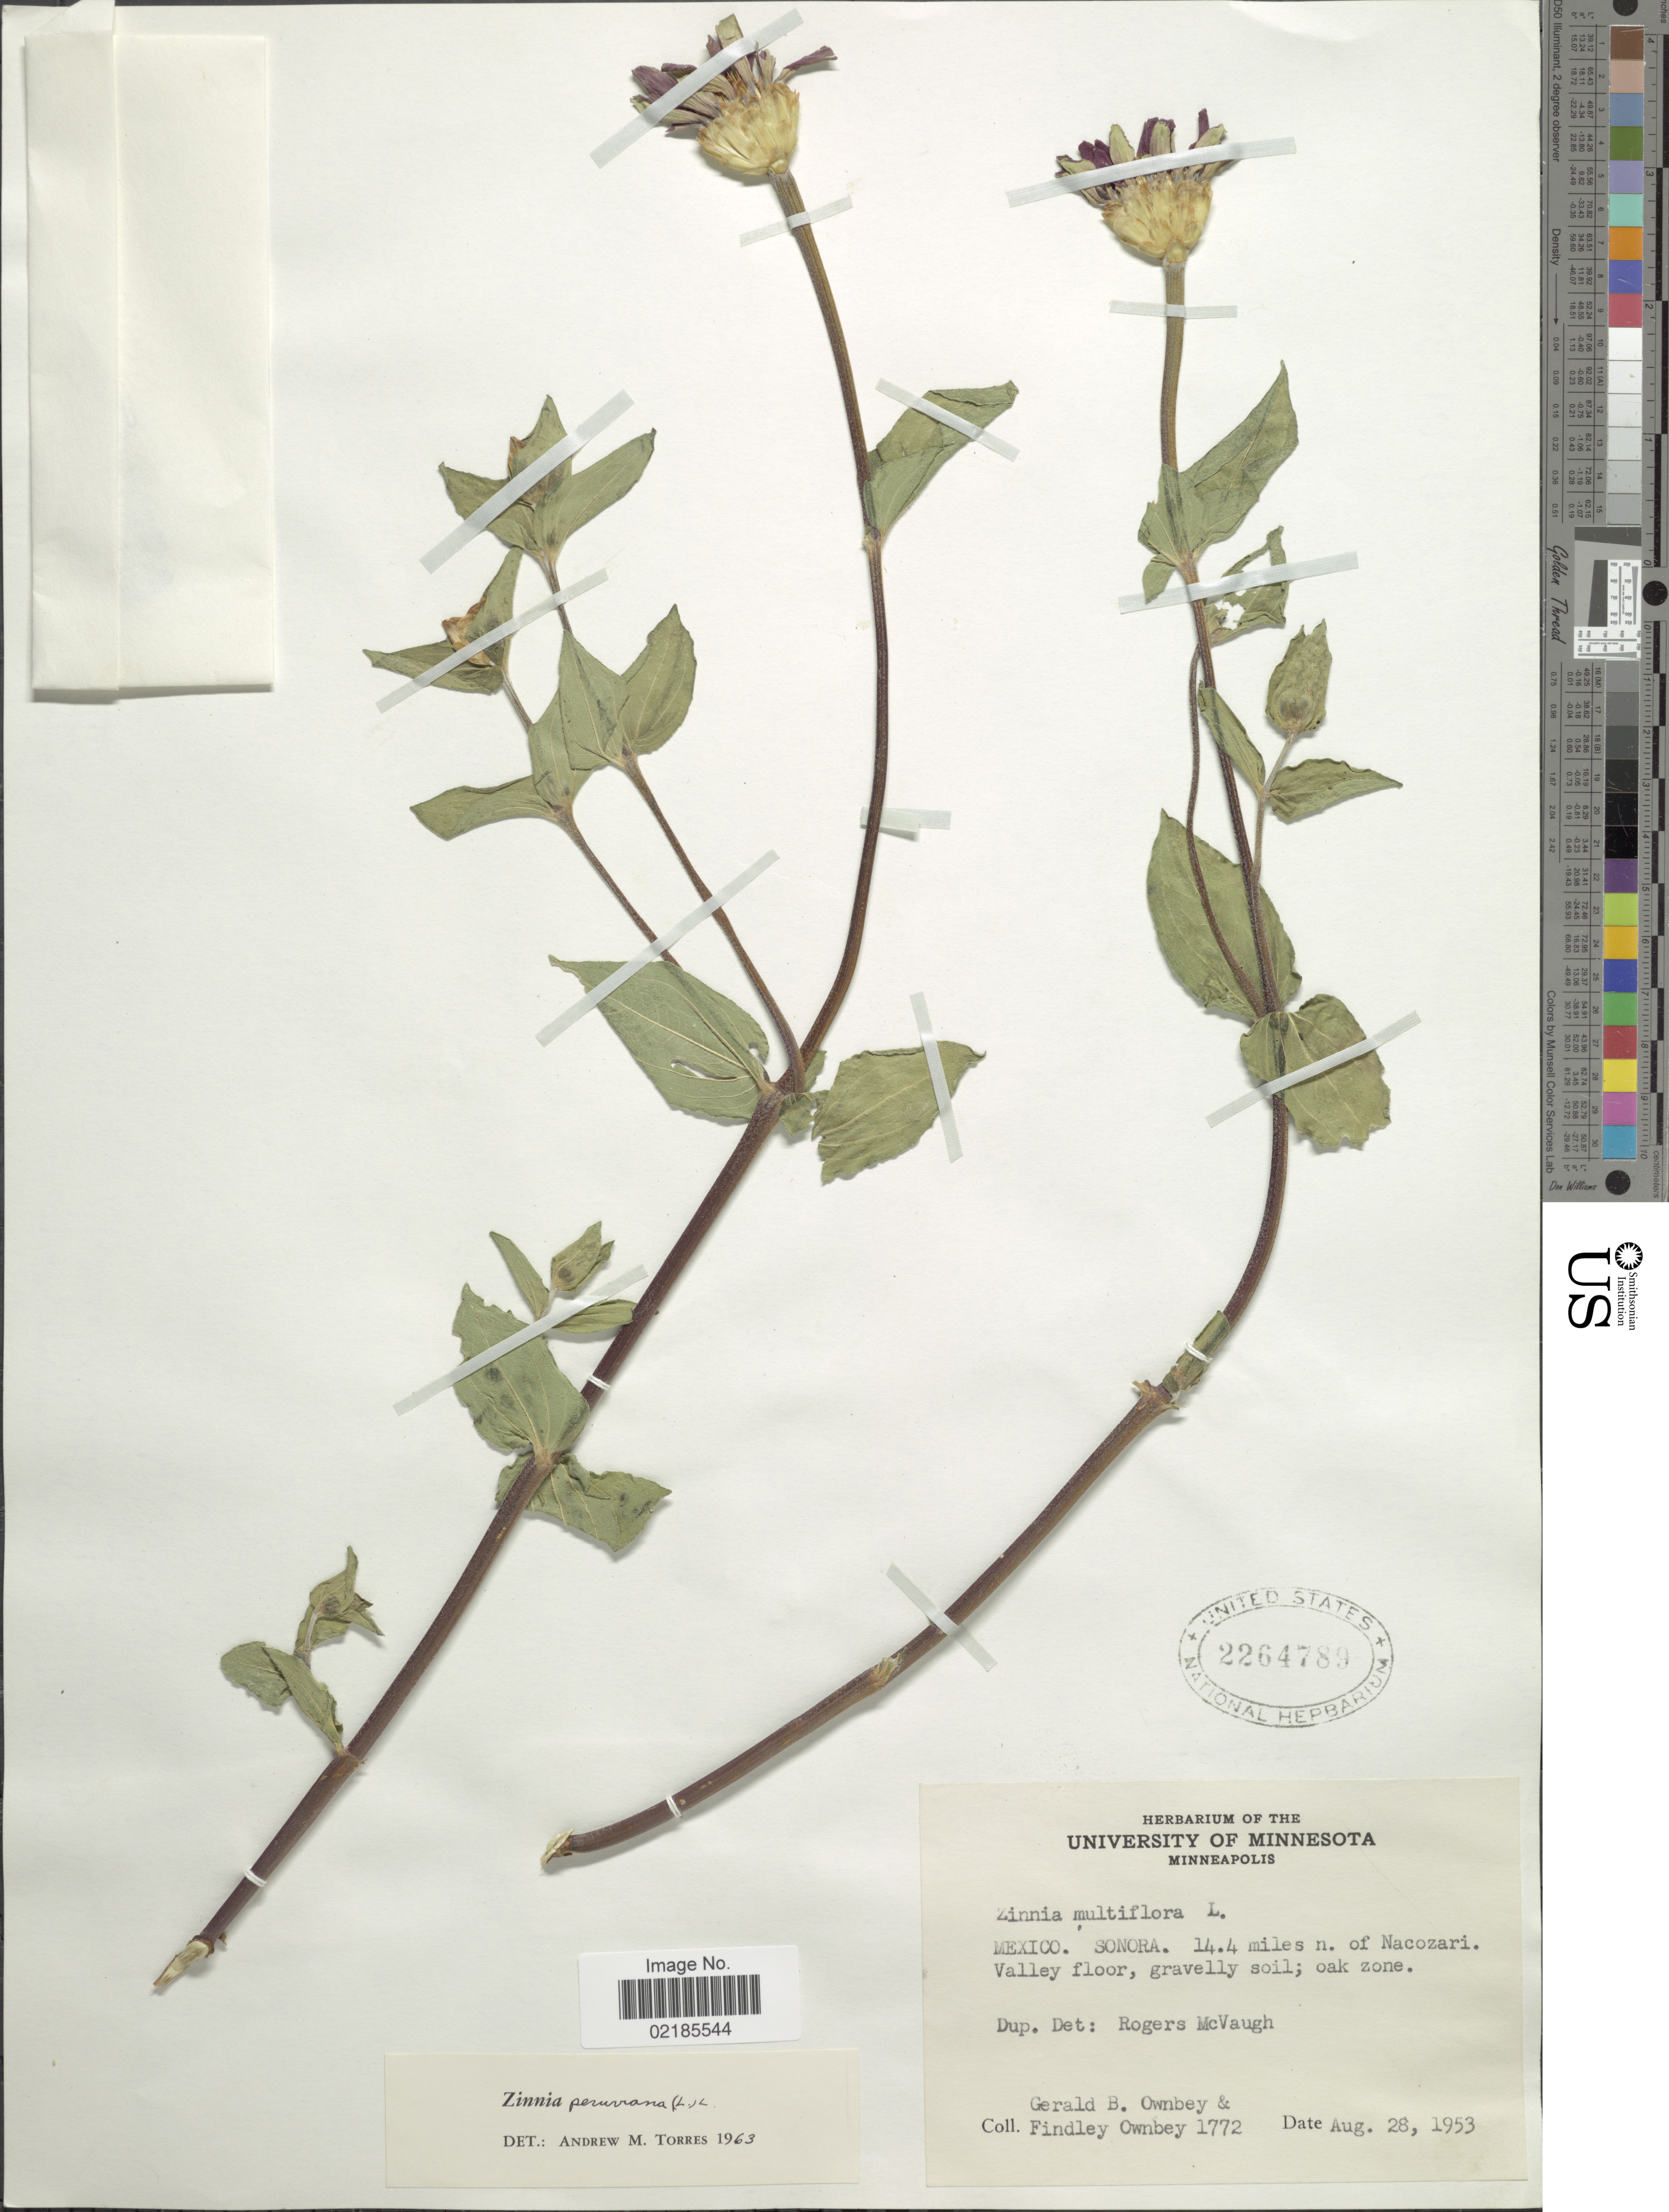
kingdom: Plantae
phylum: Tracheophyta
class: Magnoliopsida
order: Asterales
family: Asteraceae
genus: Zinnia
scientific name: Zinnia peruviana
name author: (L.) L.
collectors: G. B. Ownbey & F. Ownbey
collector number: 1772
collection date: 1953-08-28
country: Mexico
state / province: Sonora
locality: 14.4 miles n of Nacozari, Valley floor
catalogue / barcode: US 2264789